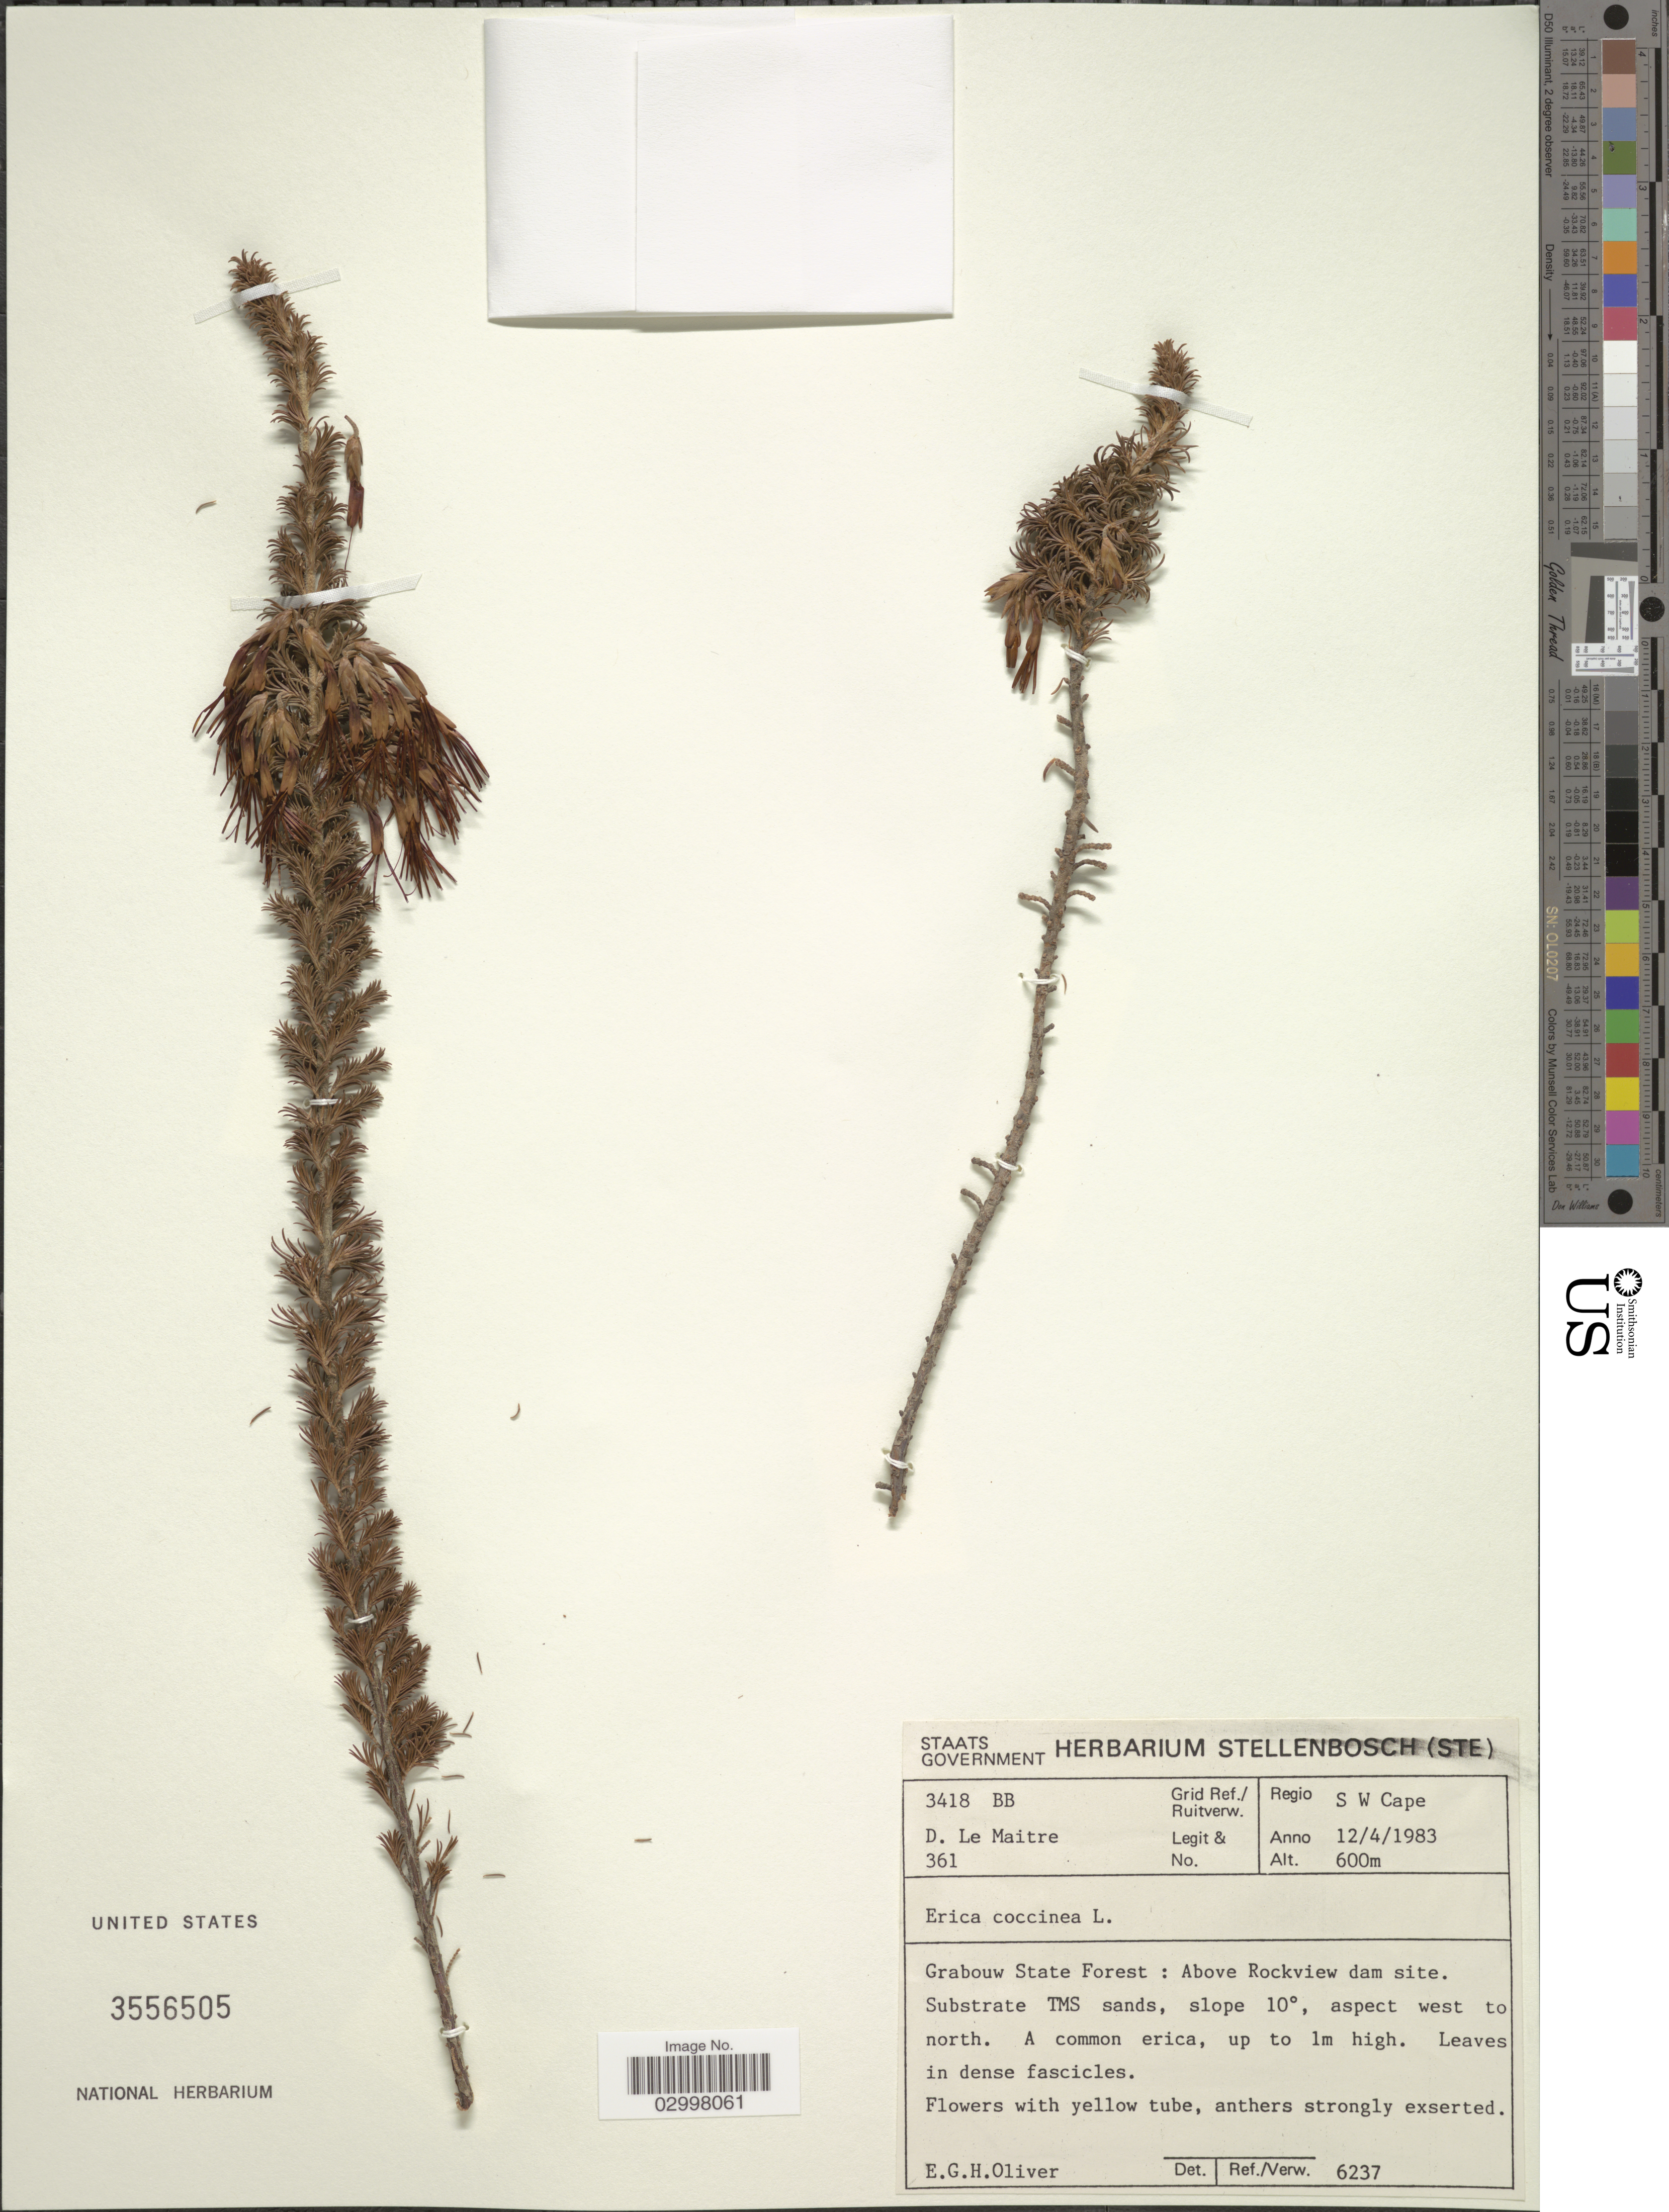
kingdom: Plantae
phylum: Tracheophyta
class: Magnoliopsida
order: Ericales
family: Ericaceae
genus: Erica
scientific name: Erica coccinea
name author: L.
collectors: D. La Maitre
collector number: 361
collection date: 1983-04-12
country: South Africa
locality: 3418 BB Grid Ref./Ruitverw. Regio S W Cape. Grabouw State Forest: Above Rockview dam site. Substrate TMS sands, slope 10°, aspect west to north.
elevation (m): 600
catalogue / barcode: US 3556505